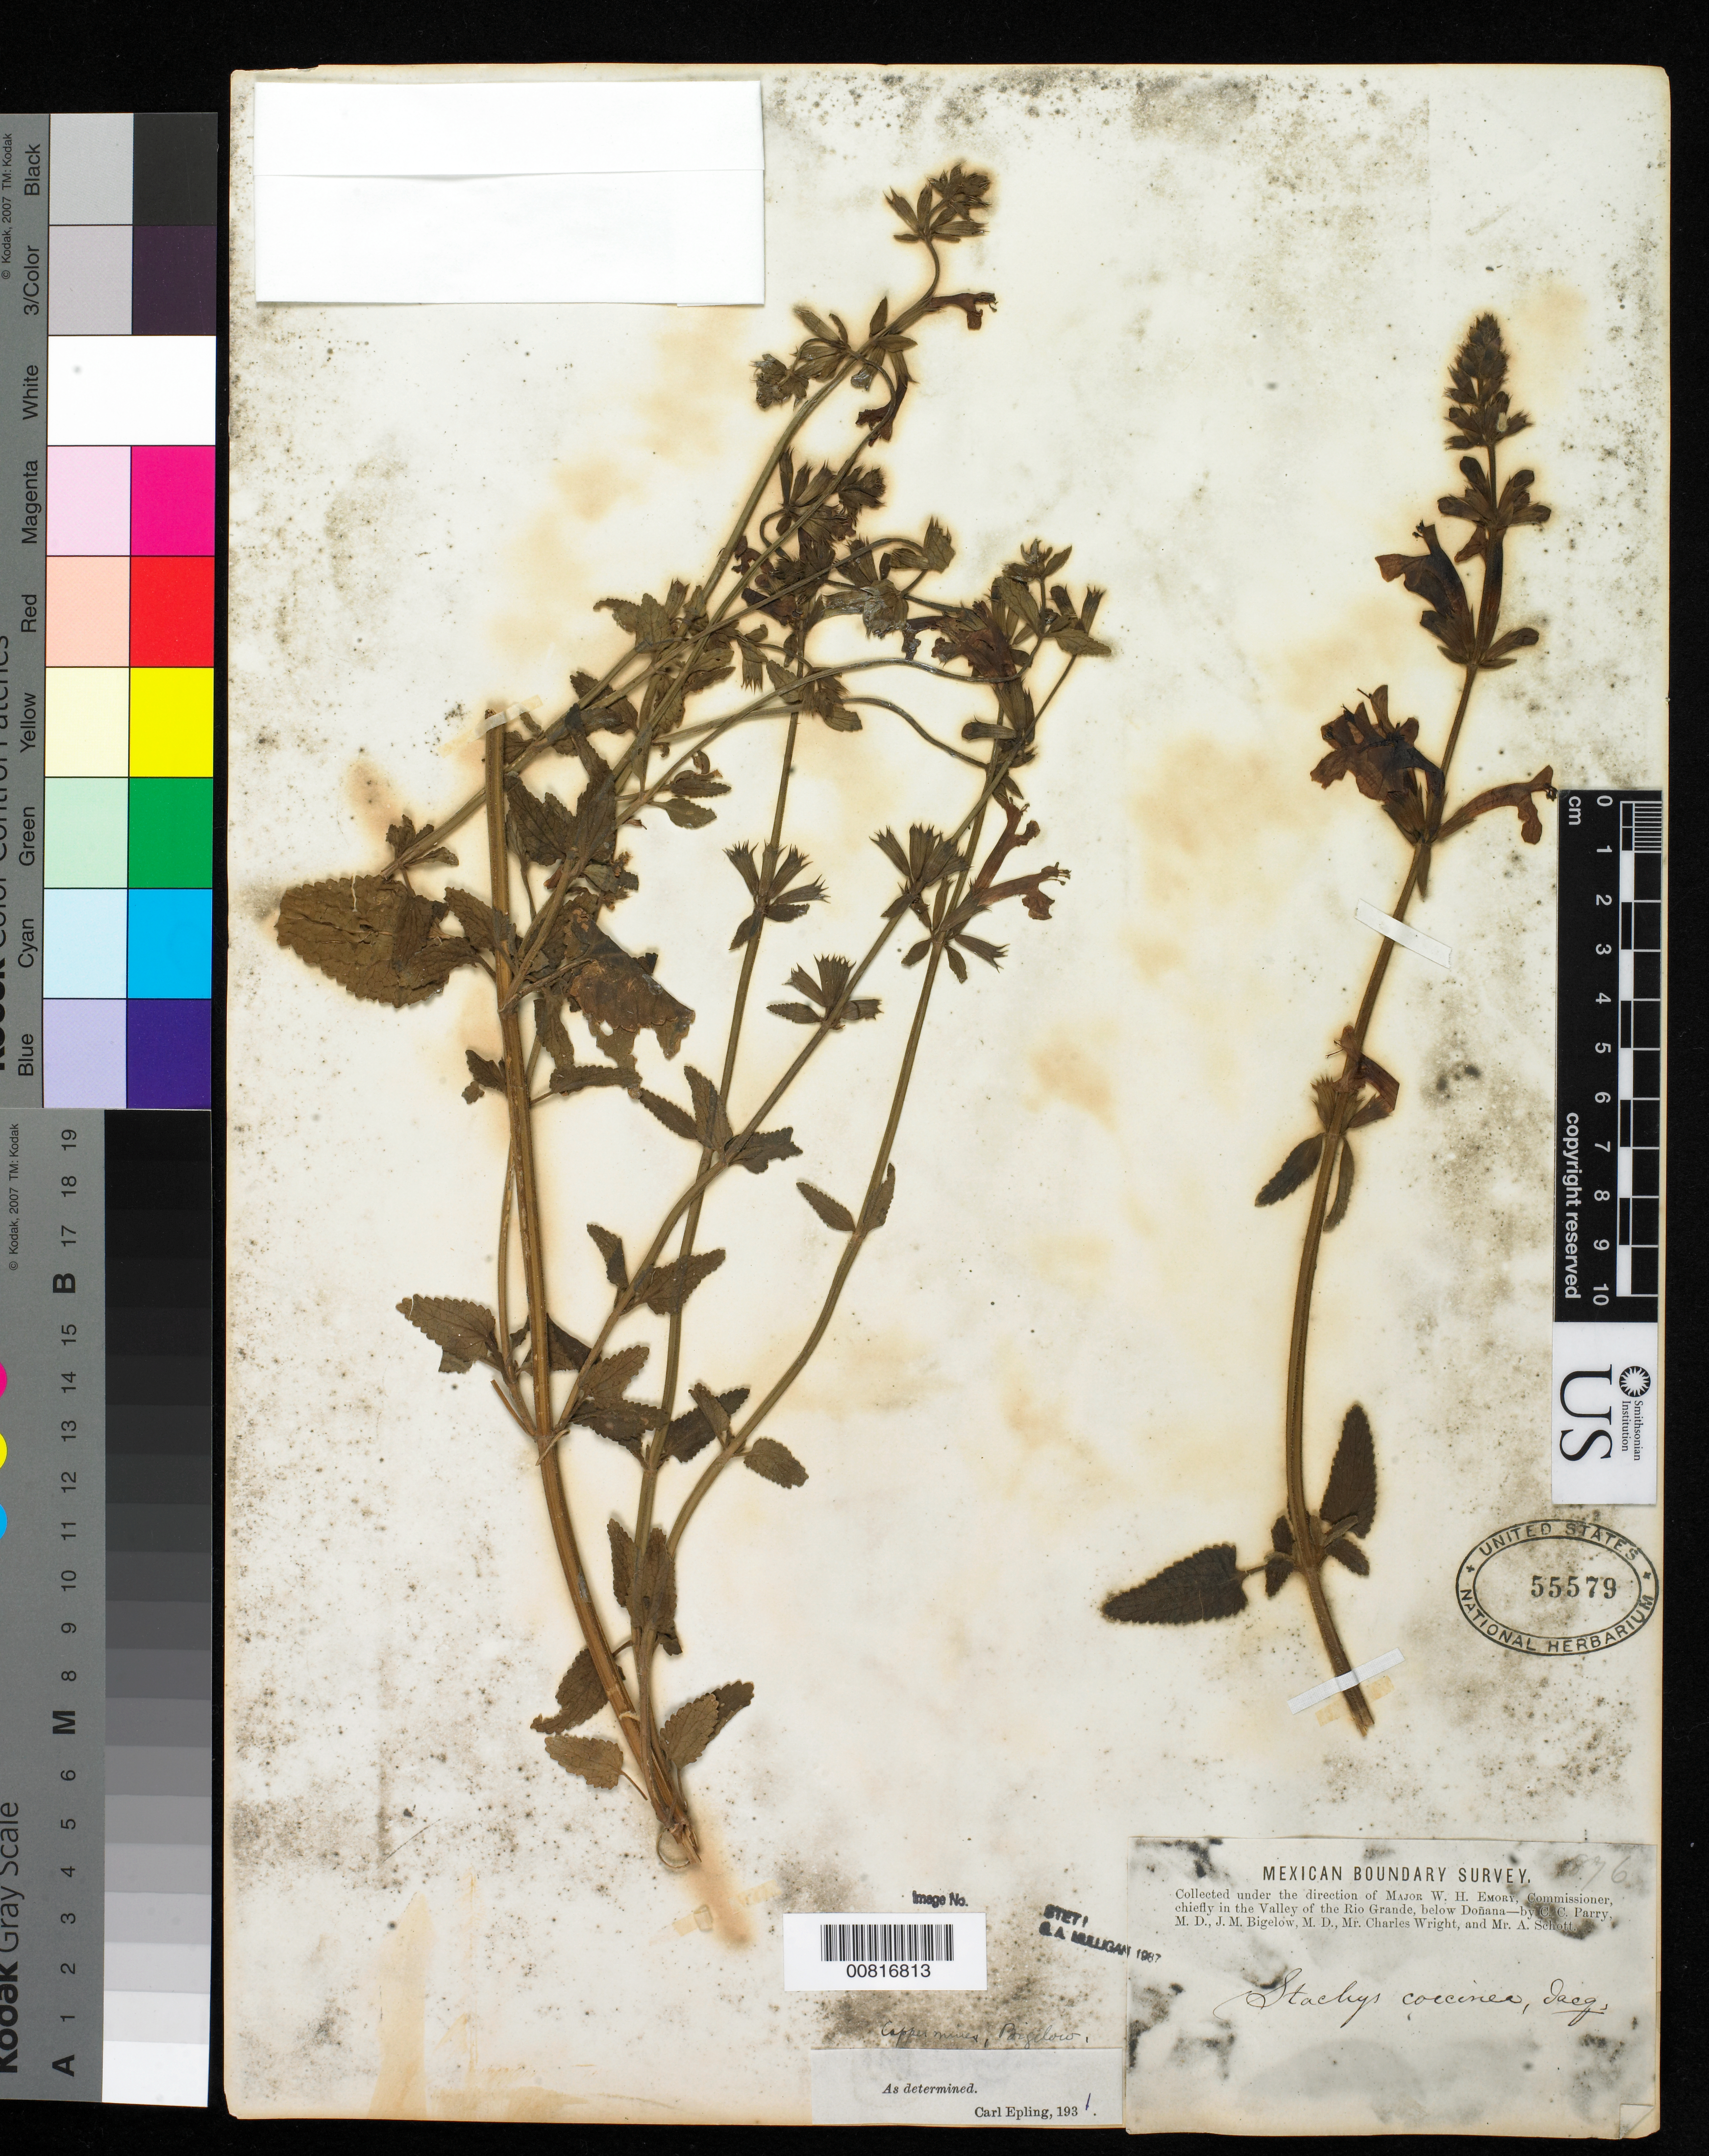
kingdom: Plantae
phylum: Tracheophyta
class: Magnoliopsida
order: Lamiales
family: Lamiaceae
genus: Stachys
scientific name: Stachys coccinea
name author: Ortega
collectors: C. C. Parry, J. M. Bigelow, C. Wright & A. C. V. Schott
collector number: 876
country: United States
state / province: New Mexico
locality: Valley of the Rio Grande, below Doñana, New Mexico.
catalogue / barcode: US 55579